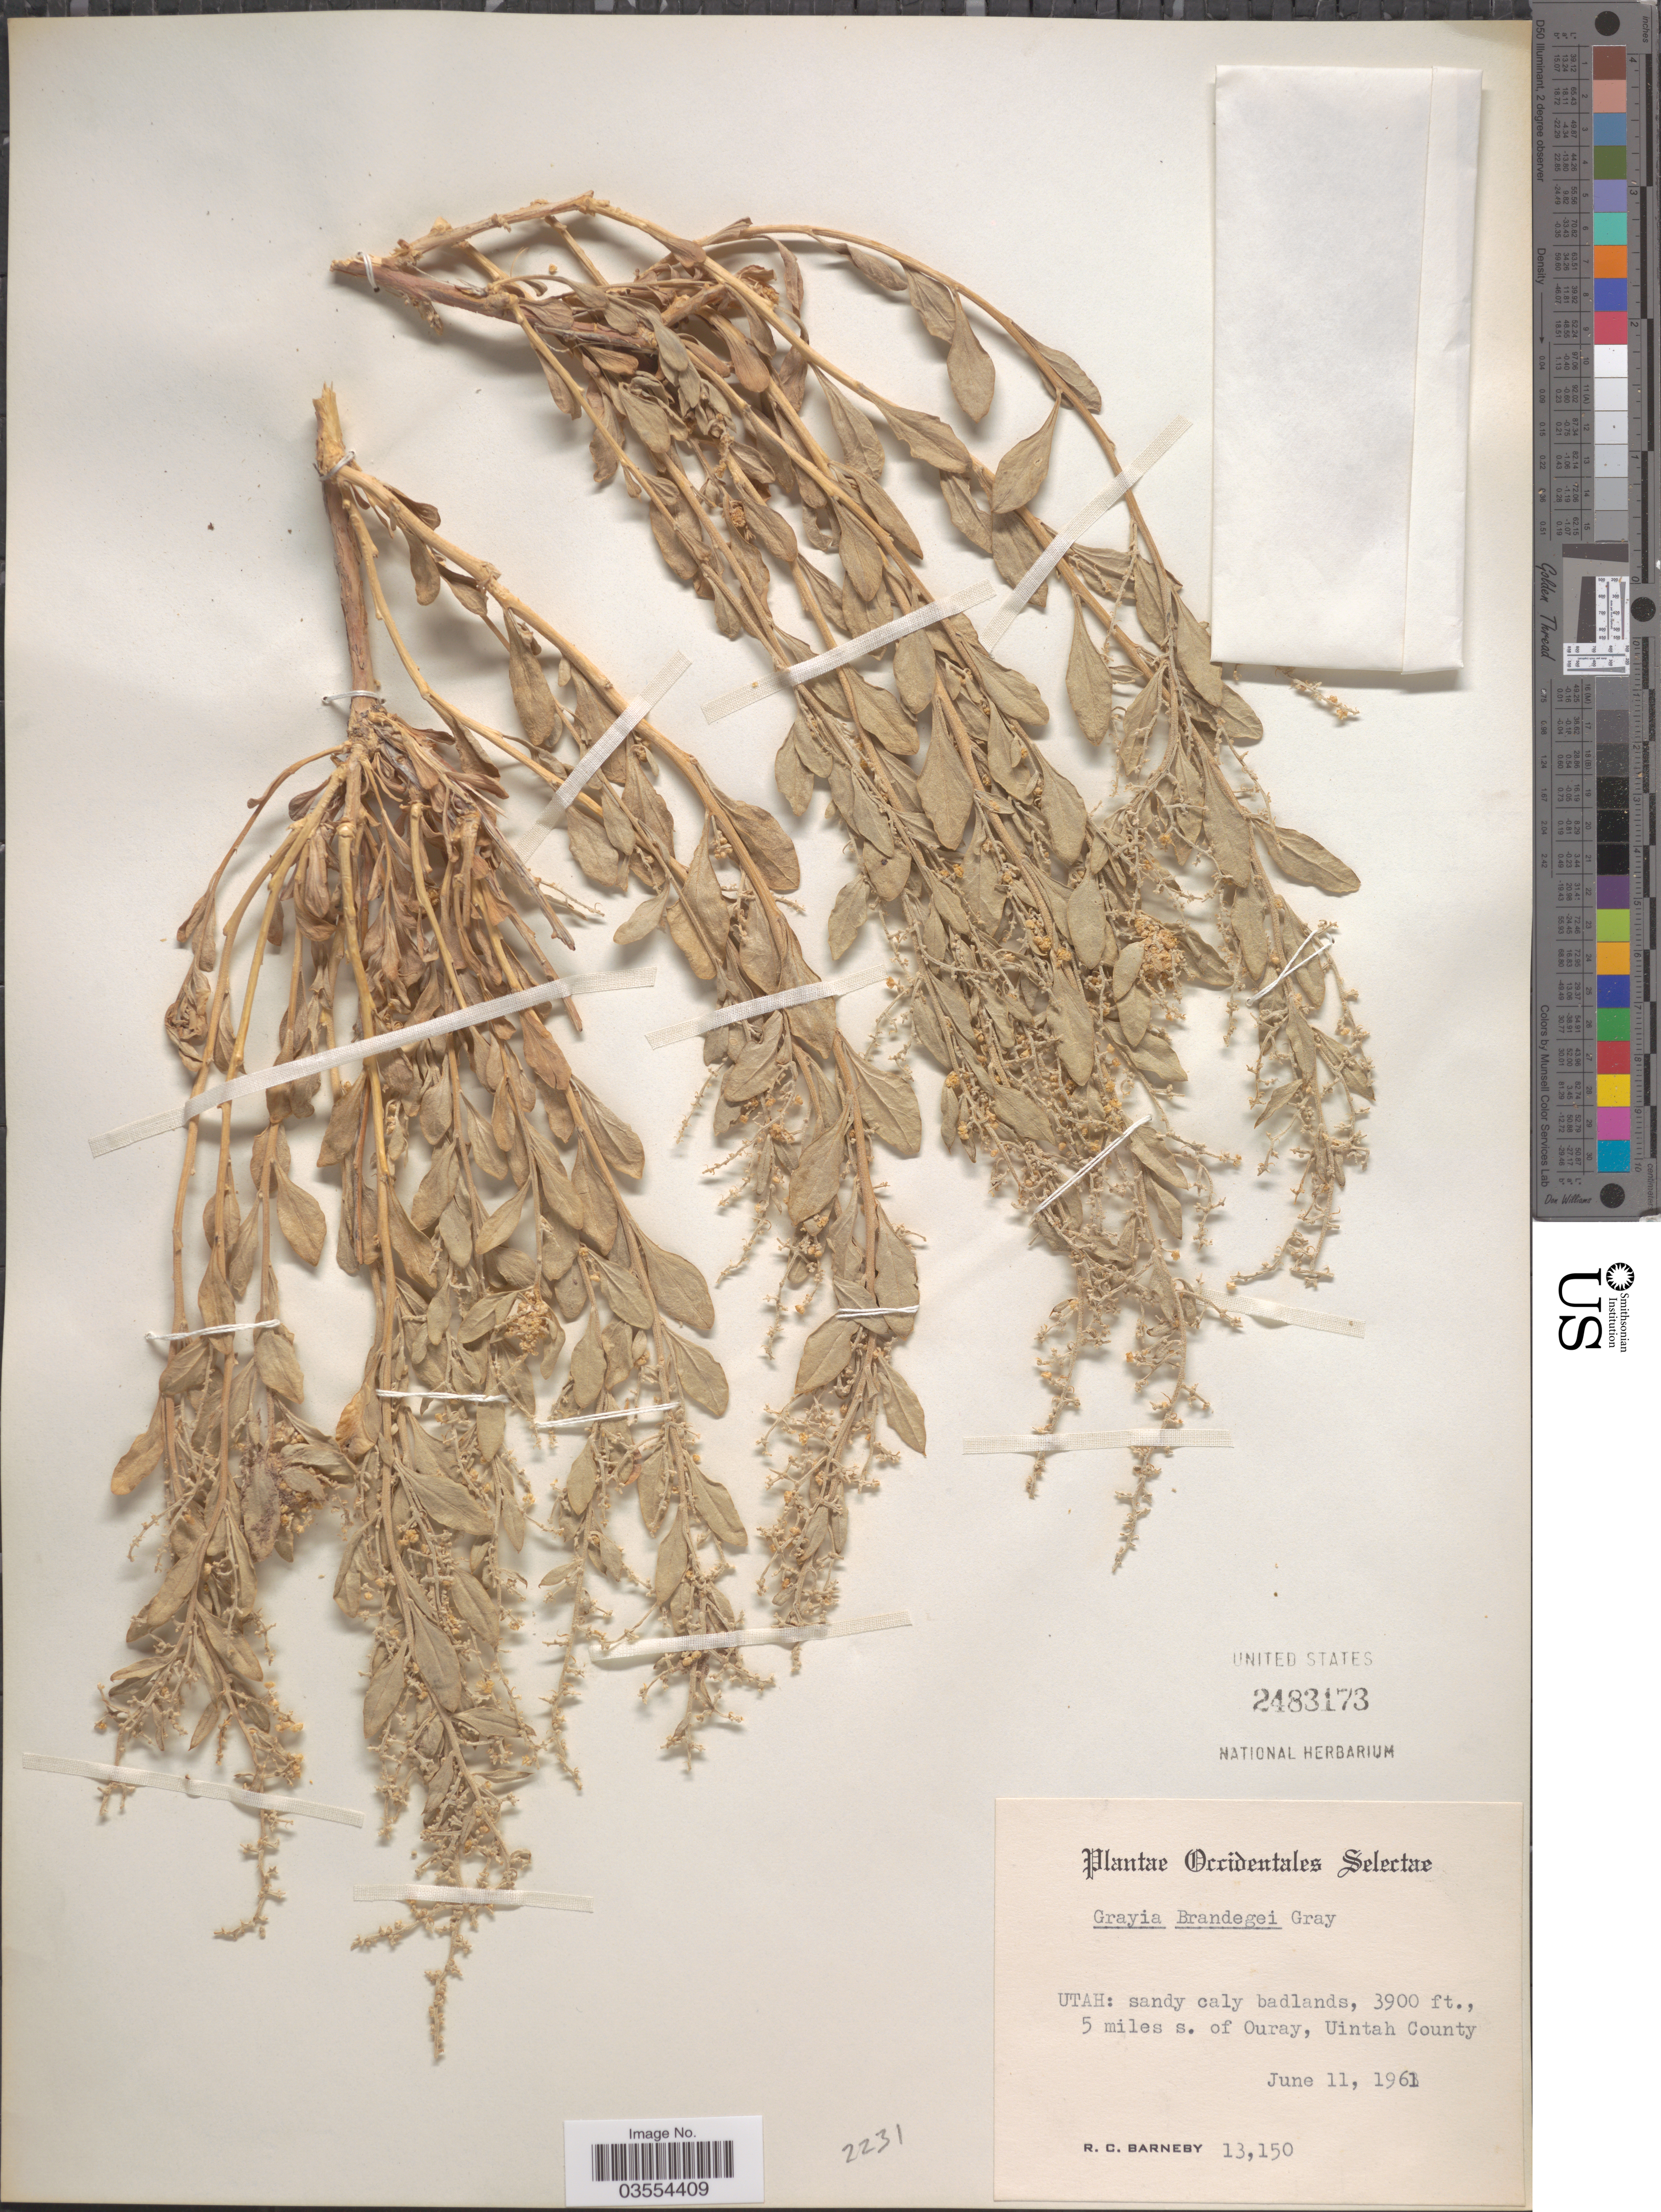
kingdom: Plantae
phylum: Tracheophyta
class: Magnoliopsida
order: Caryophyllales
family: Amaranthaceae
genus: Grayia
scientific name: Grayia brandegeei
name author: A. Gray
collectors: R. C. Barneby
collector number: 13150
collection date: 1961-06-11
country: United States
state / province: Utah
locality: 5 miles s. of Ouray, Uintah County.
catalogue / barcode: US 2483173